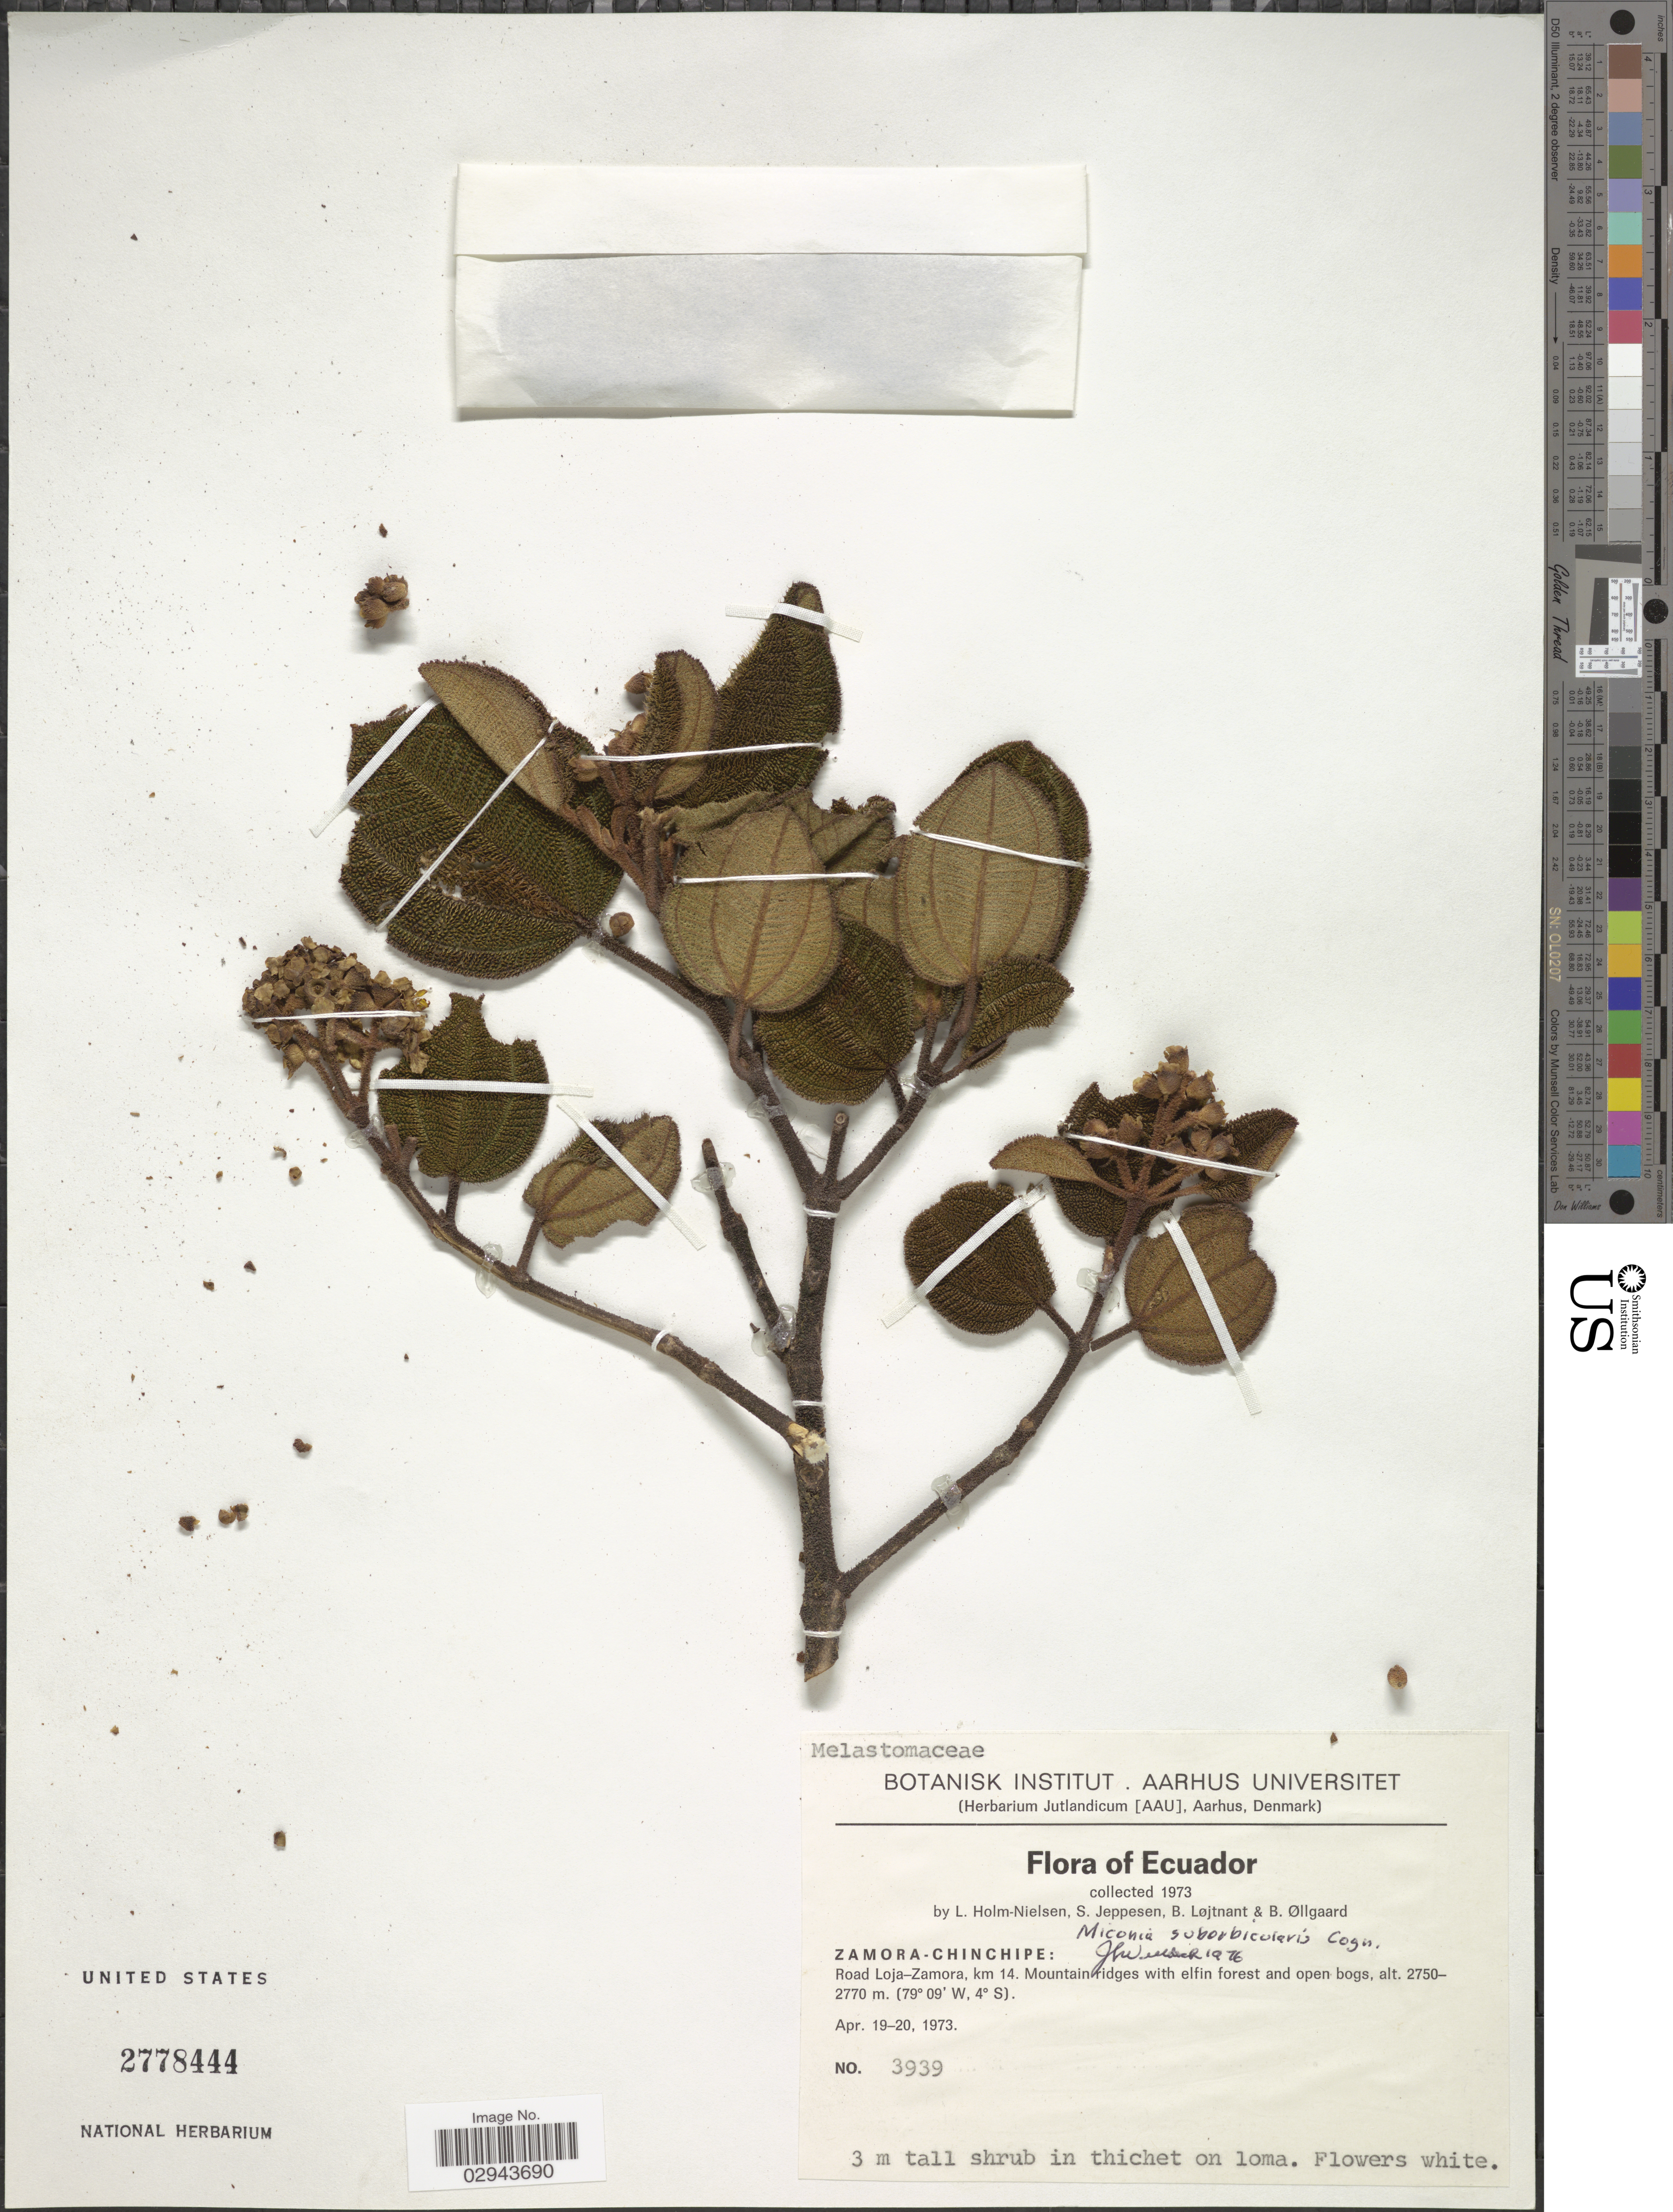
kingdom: Plantae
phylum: Tracheophyta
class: Magnoliopsida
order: Myrtales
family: Melastomataceae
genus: Miconia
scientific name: Miconia suborbicularis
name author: Cogn.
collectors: L. Holm-Nielsen, S. Jeppesen, B. Löjtnant & B. Øllgaard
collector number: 3939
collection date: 1973-04-19/1973-04-20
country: Ecuador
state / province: Zamora-Chinchipe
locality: Road Loja-Zamora, km 14.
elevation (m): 2750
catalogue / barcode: US 2778444